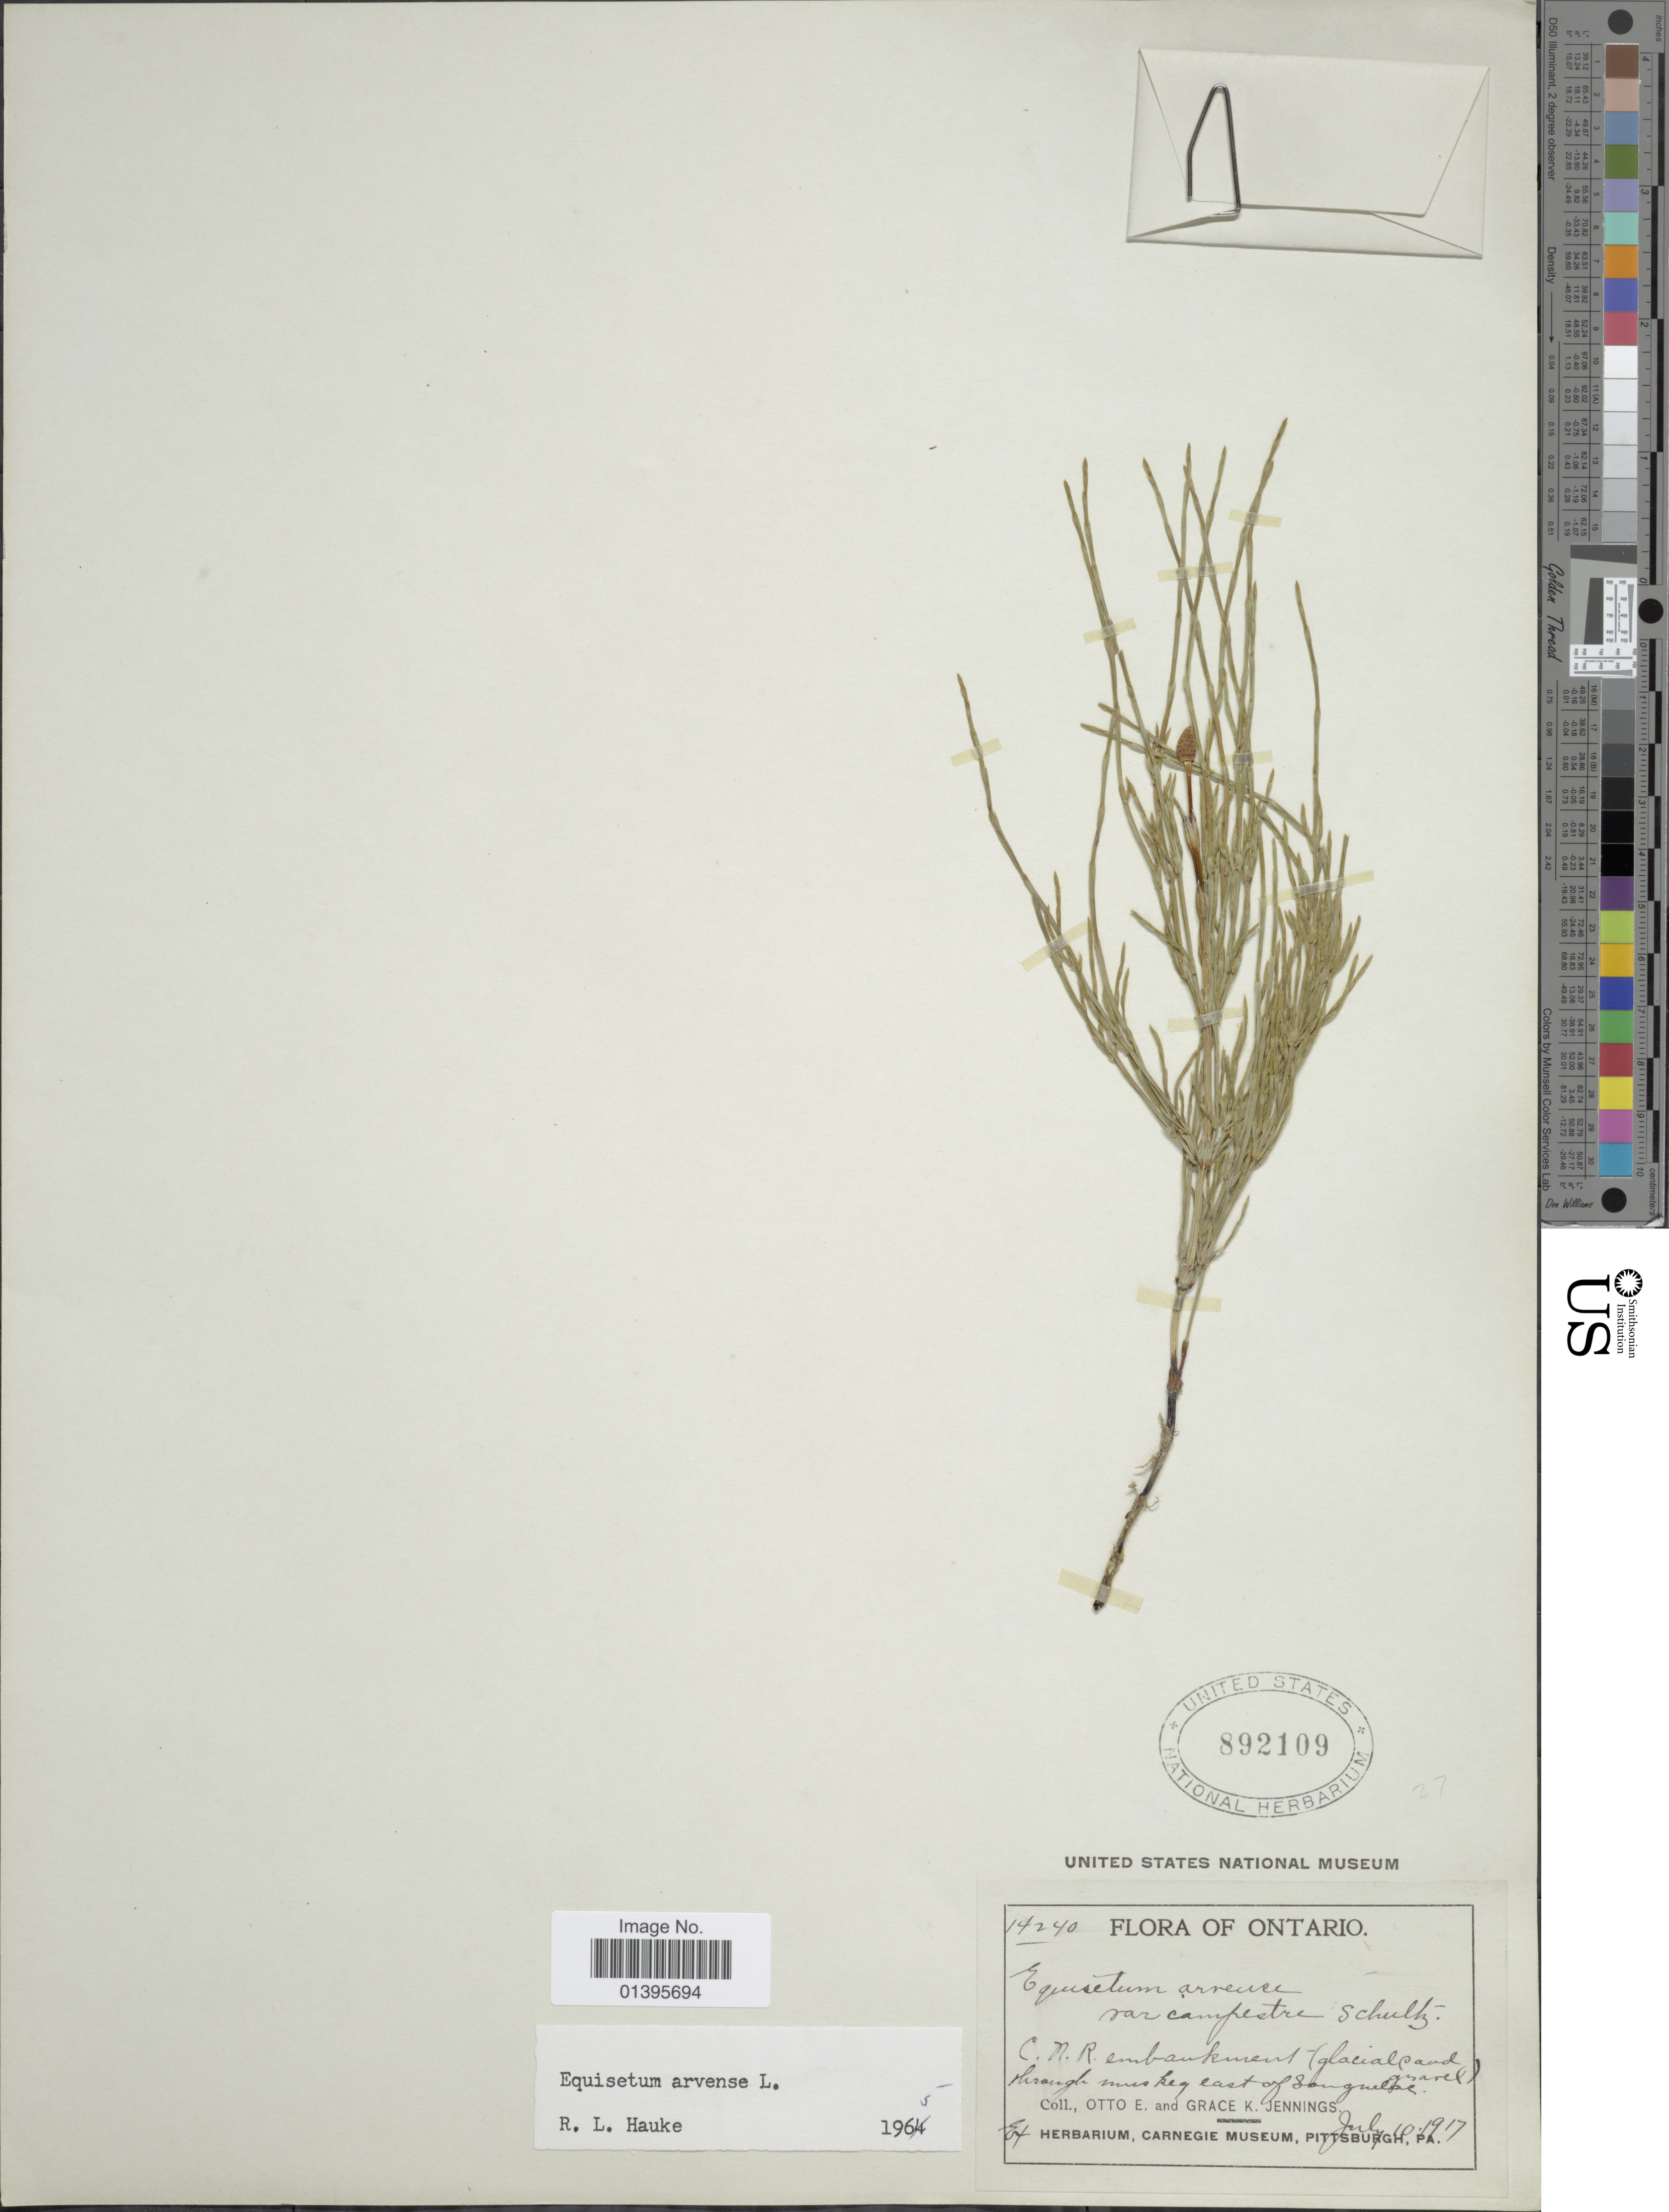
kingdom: Plantae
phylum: Tracheophyta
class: Polypodiopsida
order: Equisetales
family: Equisetaceae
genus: Equisetum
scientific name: Equisetum arvense var. campestre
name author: (Schultz) Rupr.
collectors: O. E. Jennings & G. K. Jennings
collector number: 14240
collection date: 1917-07-10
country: Canada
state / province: Ontario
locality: C.N.R. embankment (glacial sand through muskeg east of Songuelpe gravel).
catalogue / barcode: US 892109